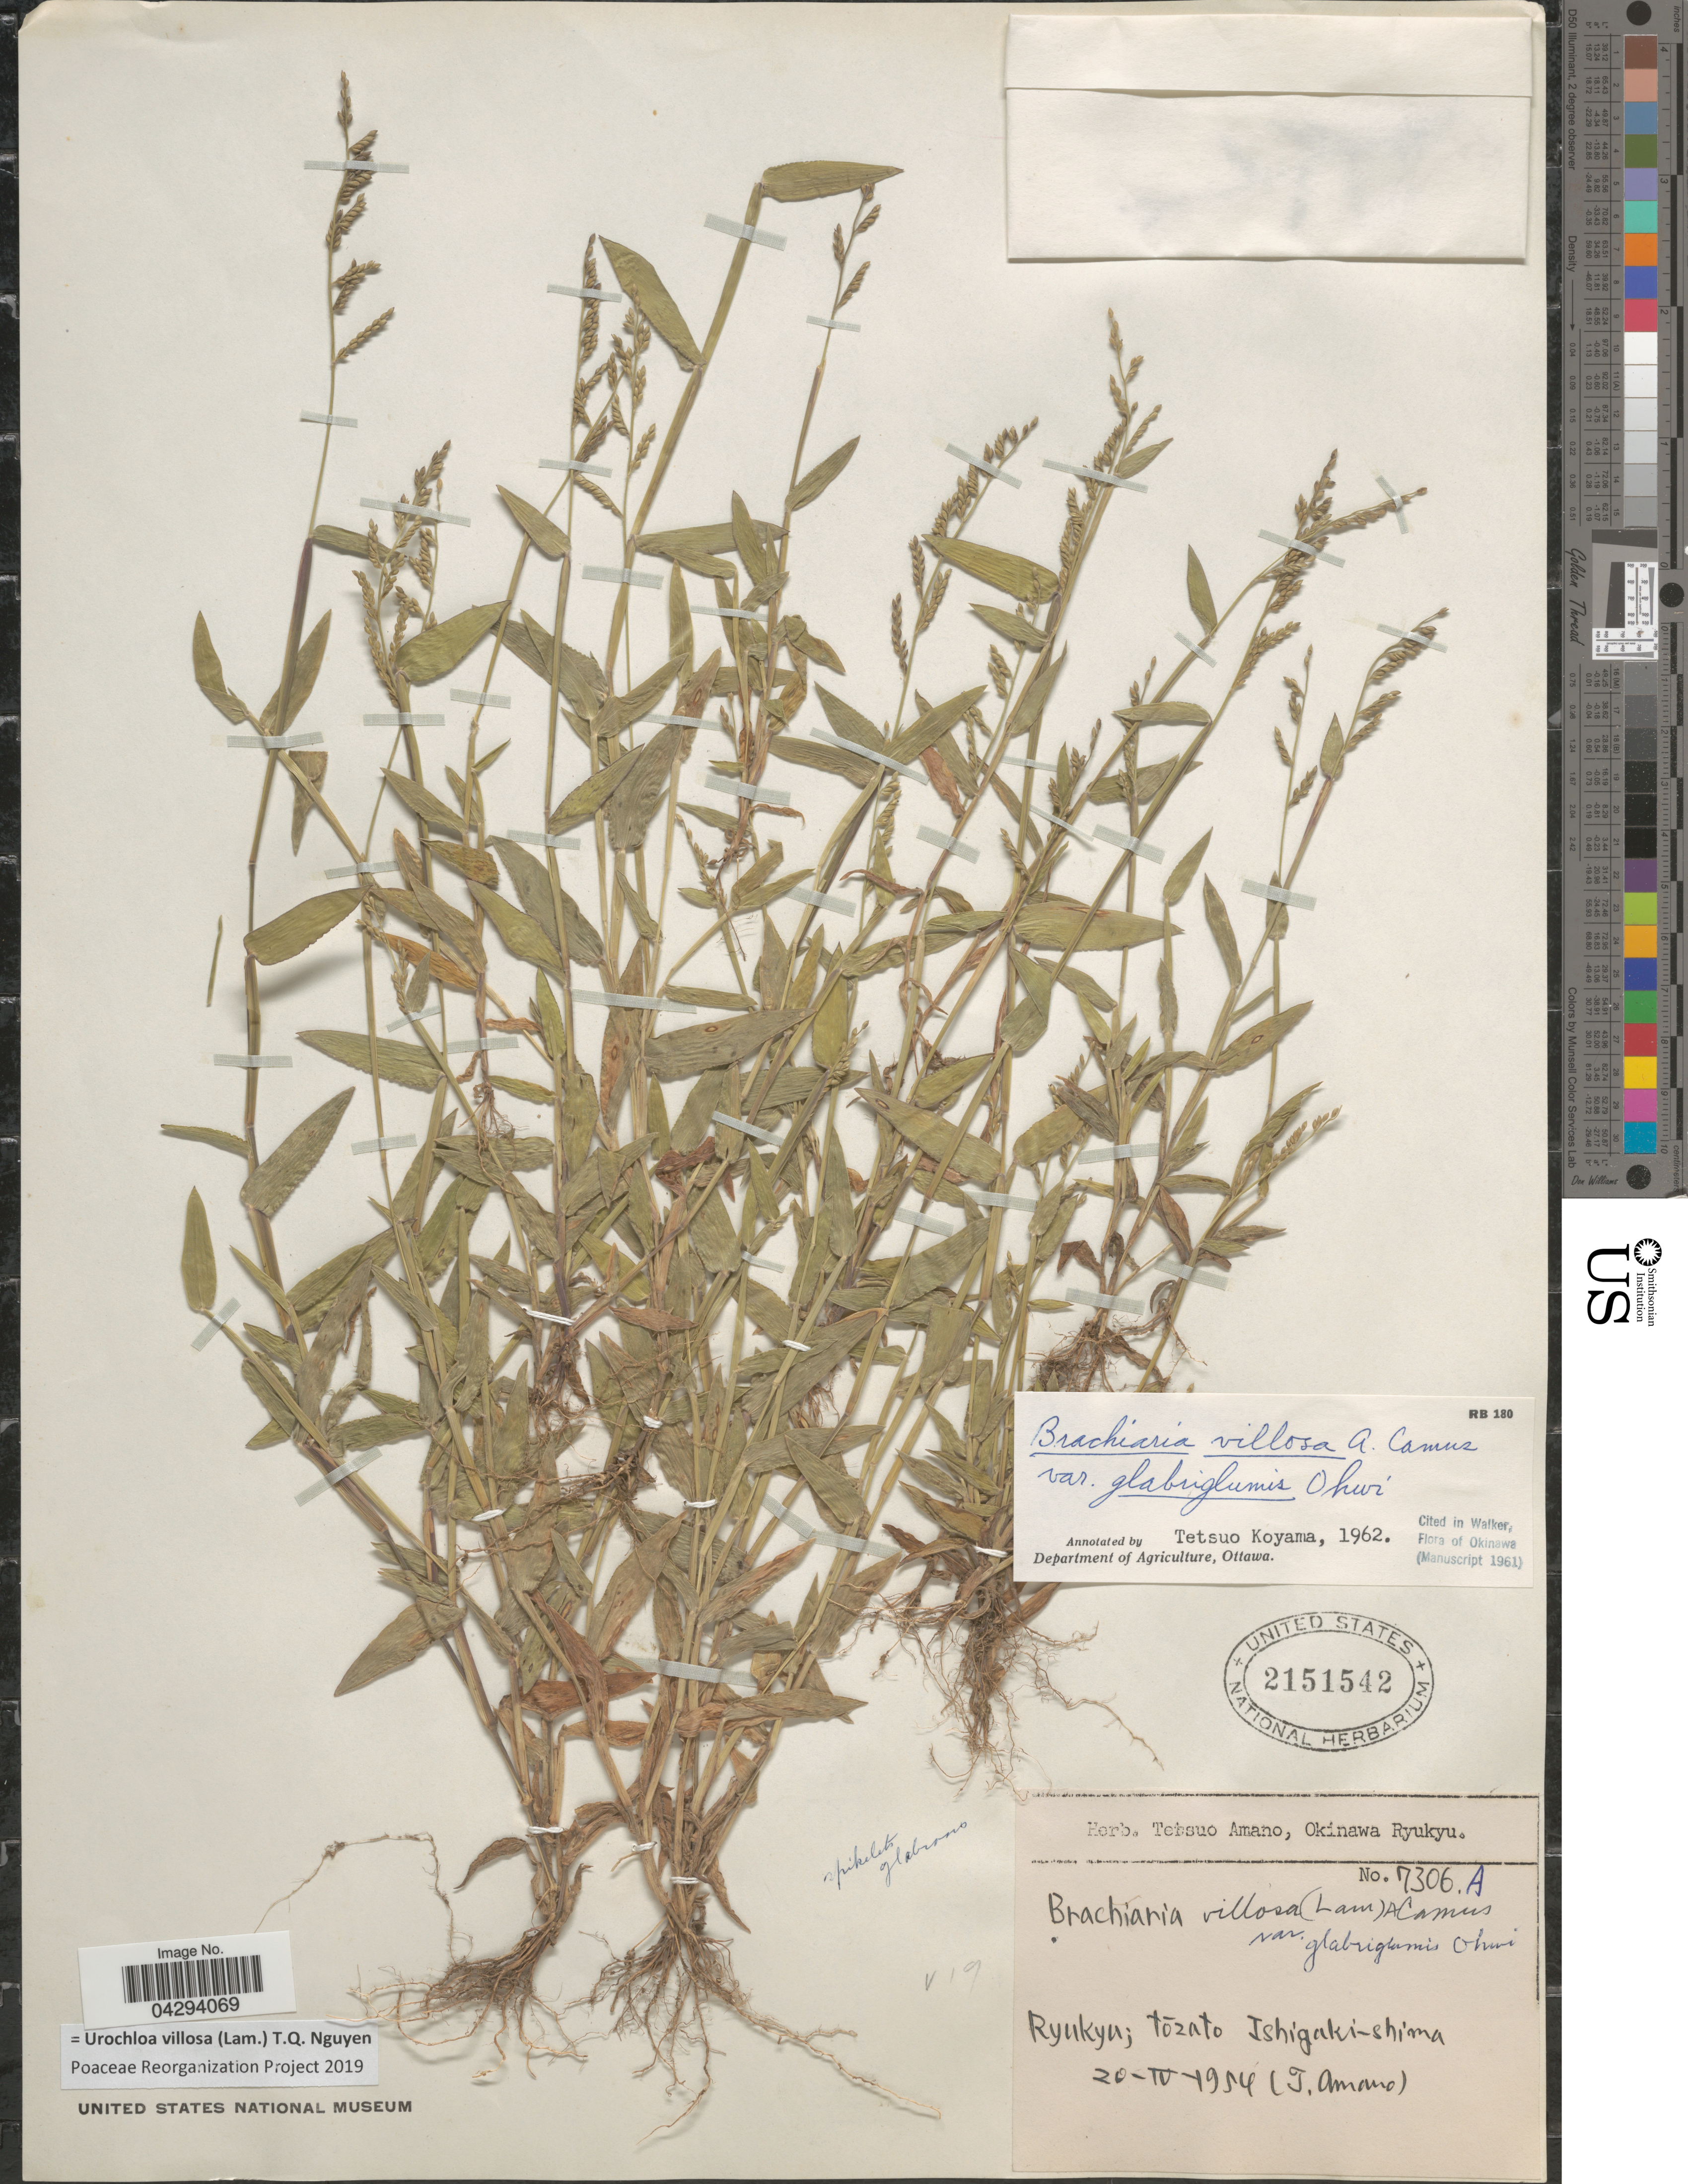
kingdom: Plantae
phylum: Tracheophyta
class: Liliopsida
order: Poales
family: Poaceae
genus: Urochloa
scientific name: Urochloa villosa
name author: (Lam.) T.Q. Nguyen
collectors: T. Amano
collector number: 7306A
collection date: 1954-04-20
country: Japan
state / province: Okinawa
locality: Ryukyu, tozato Ishigaki-shima.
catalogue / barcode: US 2151542